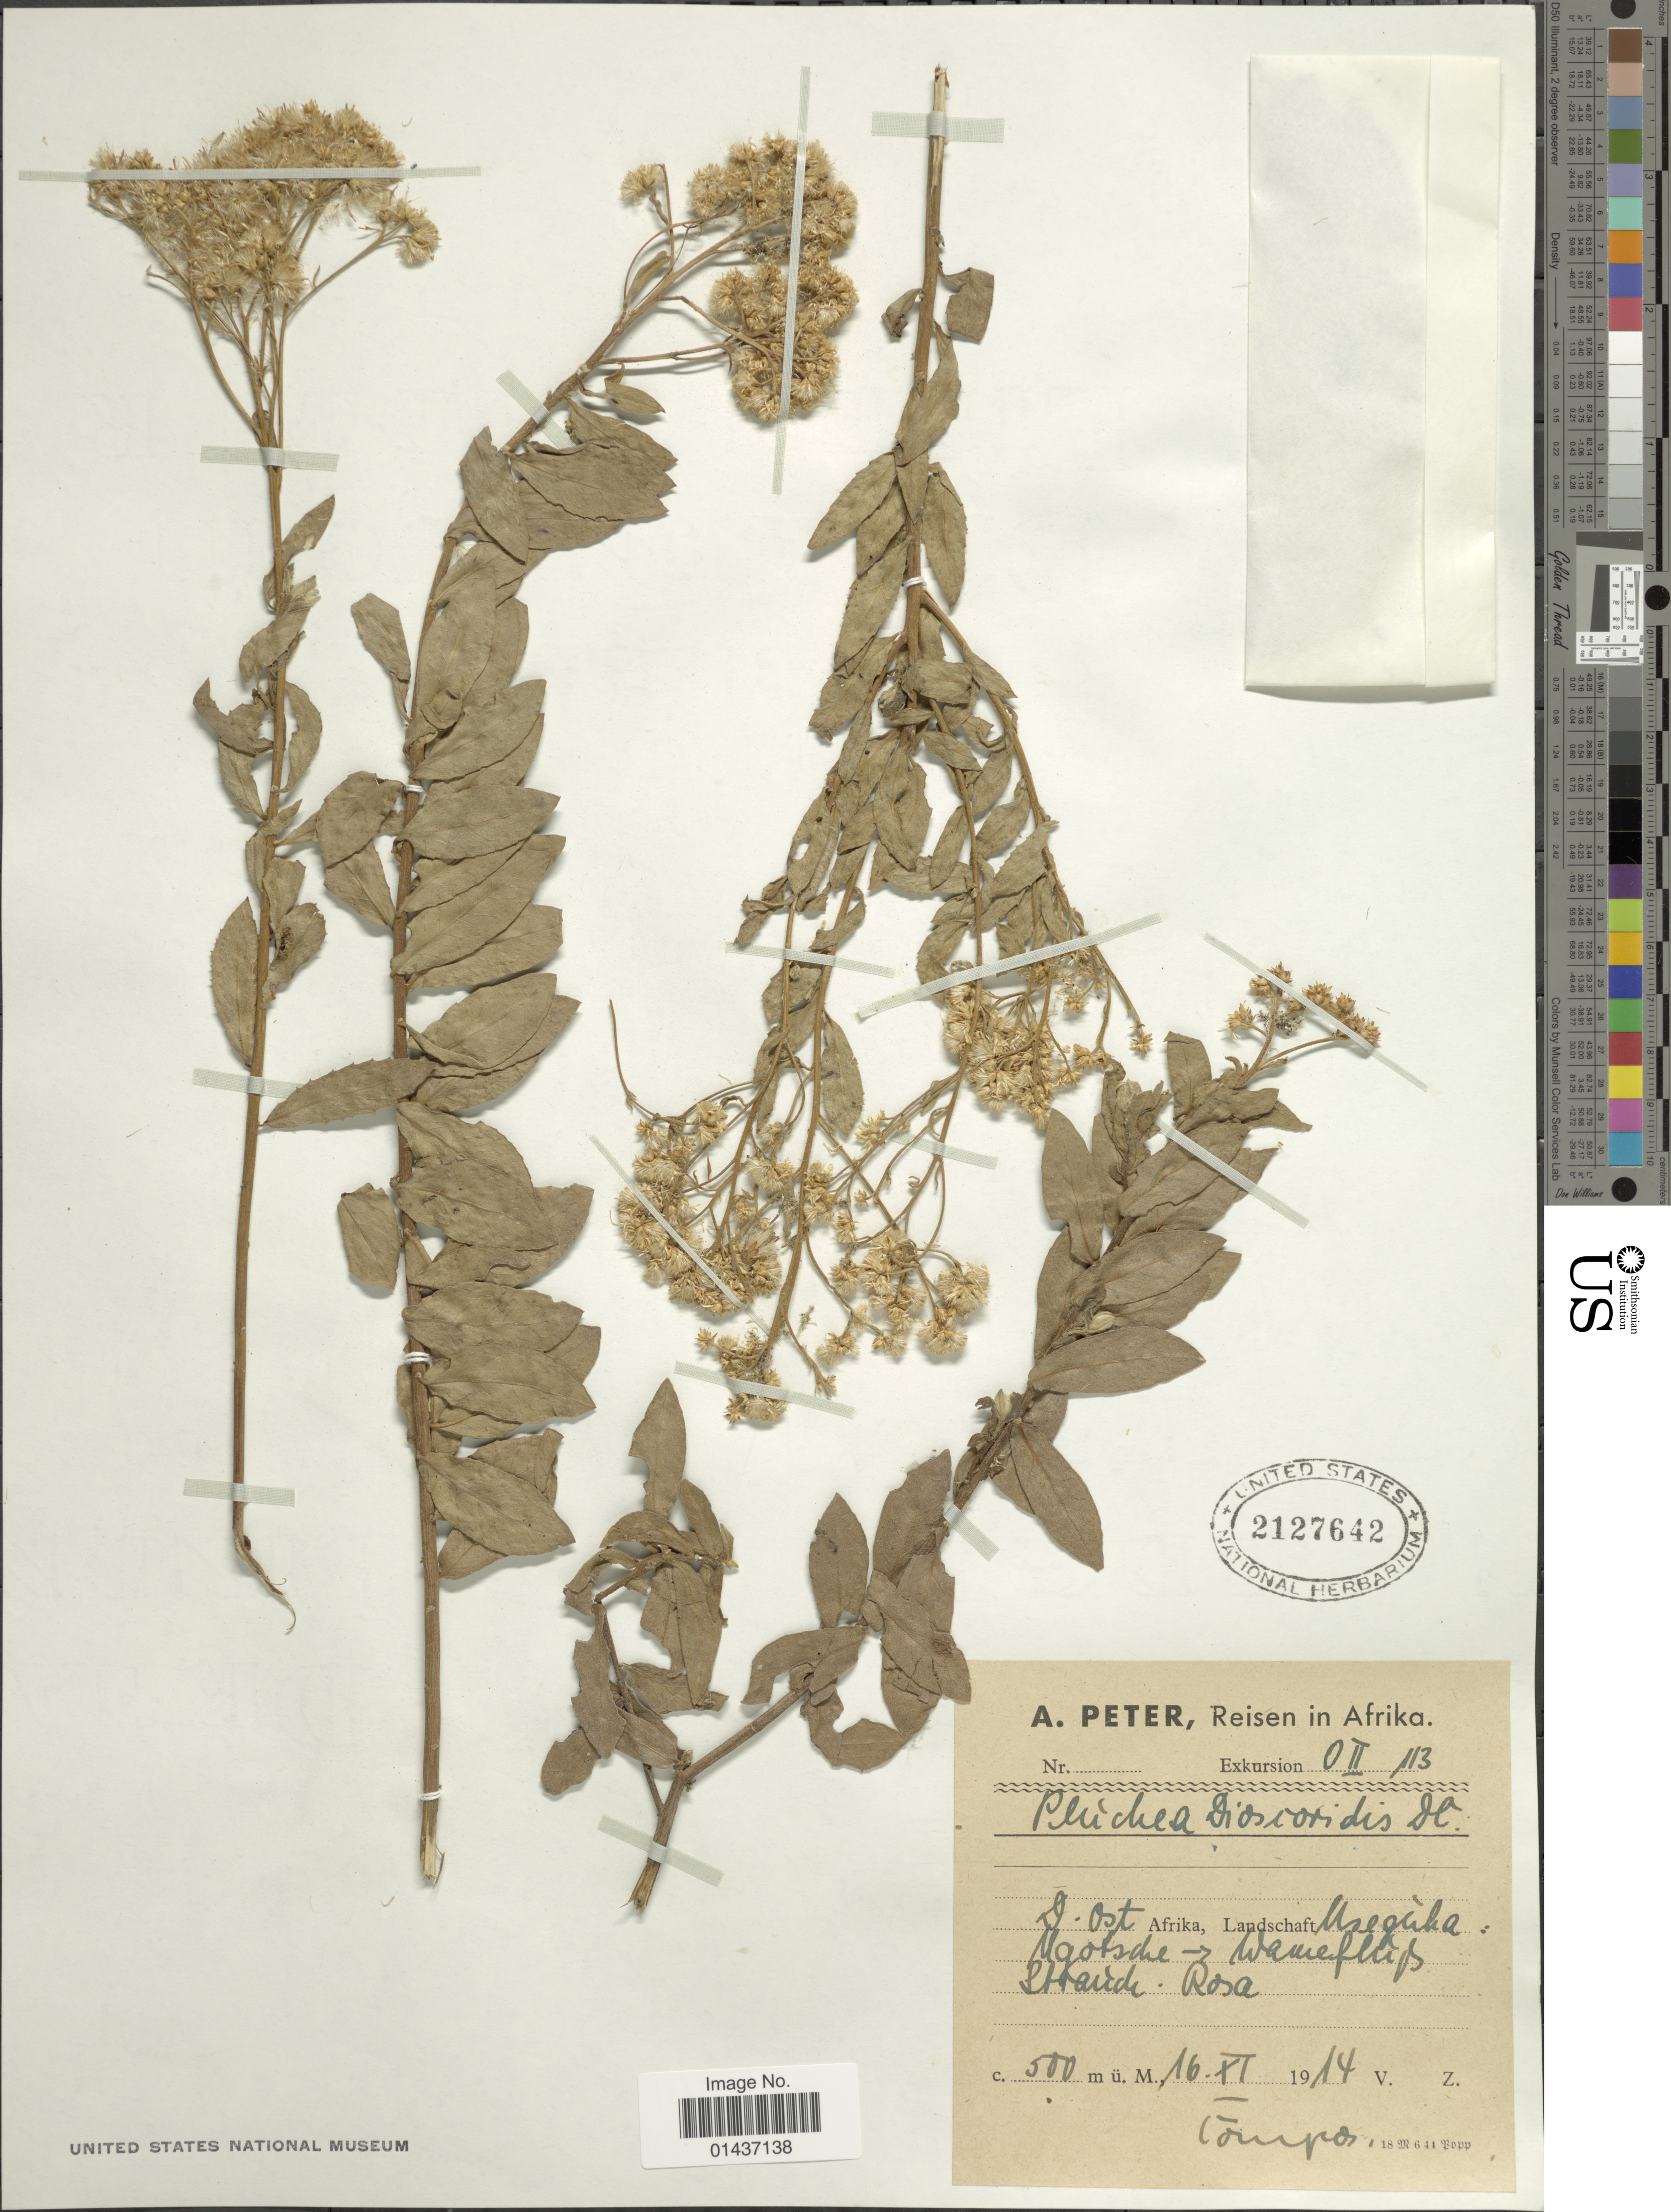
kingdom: Plantae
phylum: Tracheophyta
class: Magnoliopsida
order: Asterales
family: Asteraceae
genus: Pluchea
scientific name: Pluchea dioscoridis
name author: (L.) DC.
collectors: A. Peter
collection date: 1914-11-16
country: Tanzania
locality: Useguha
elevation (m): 500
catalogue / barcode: US 2127642